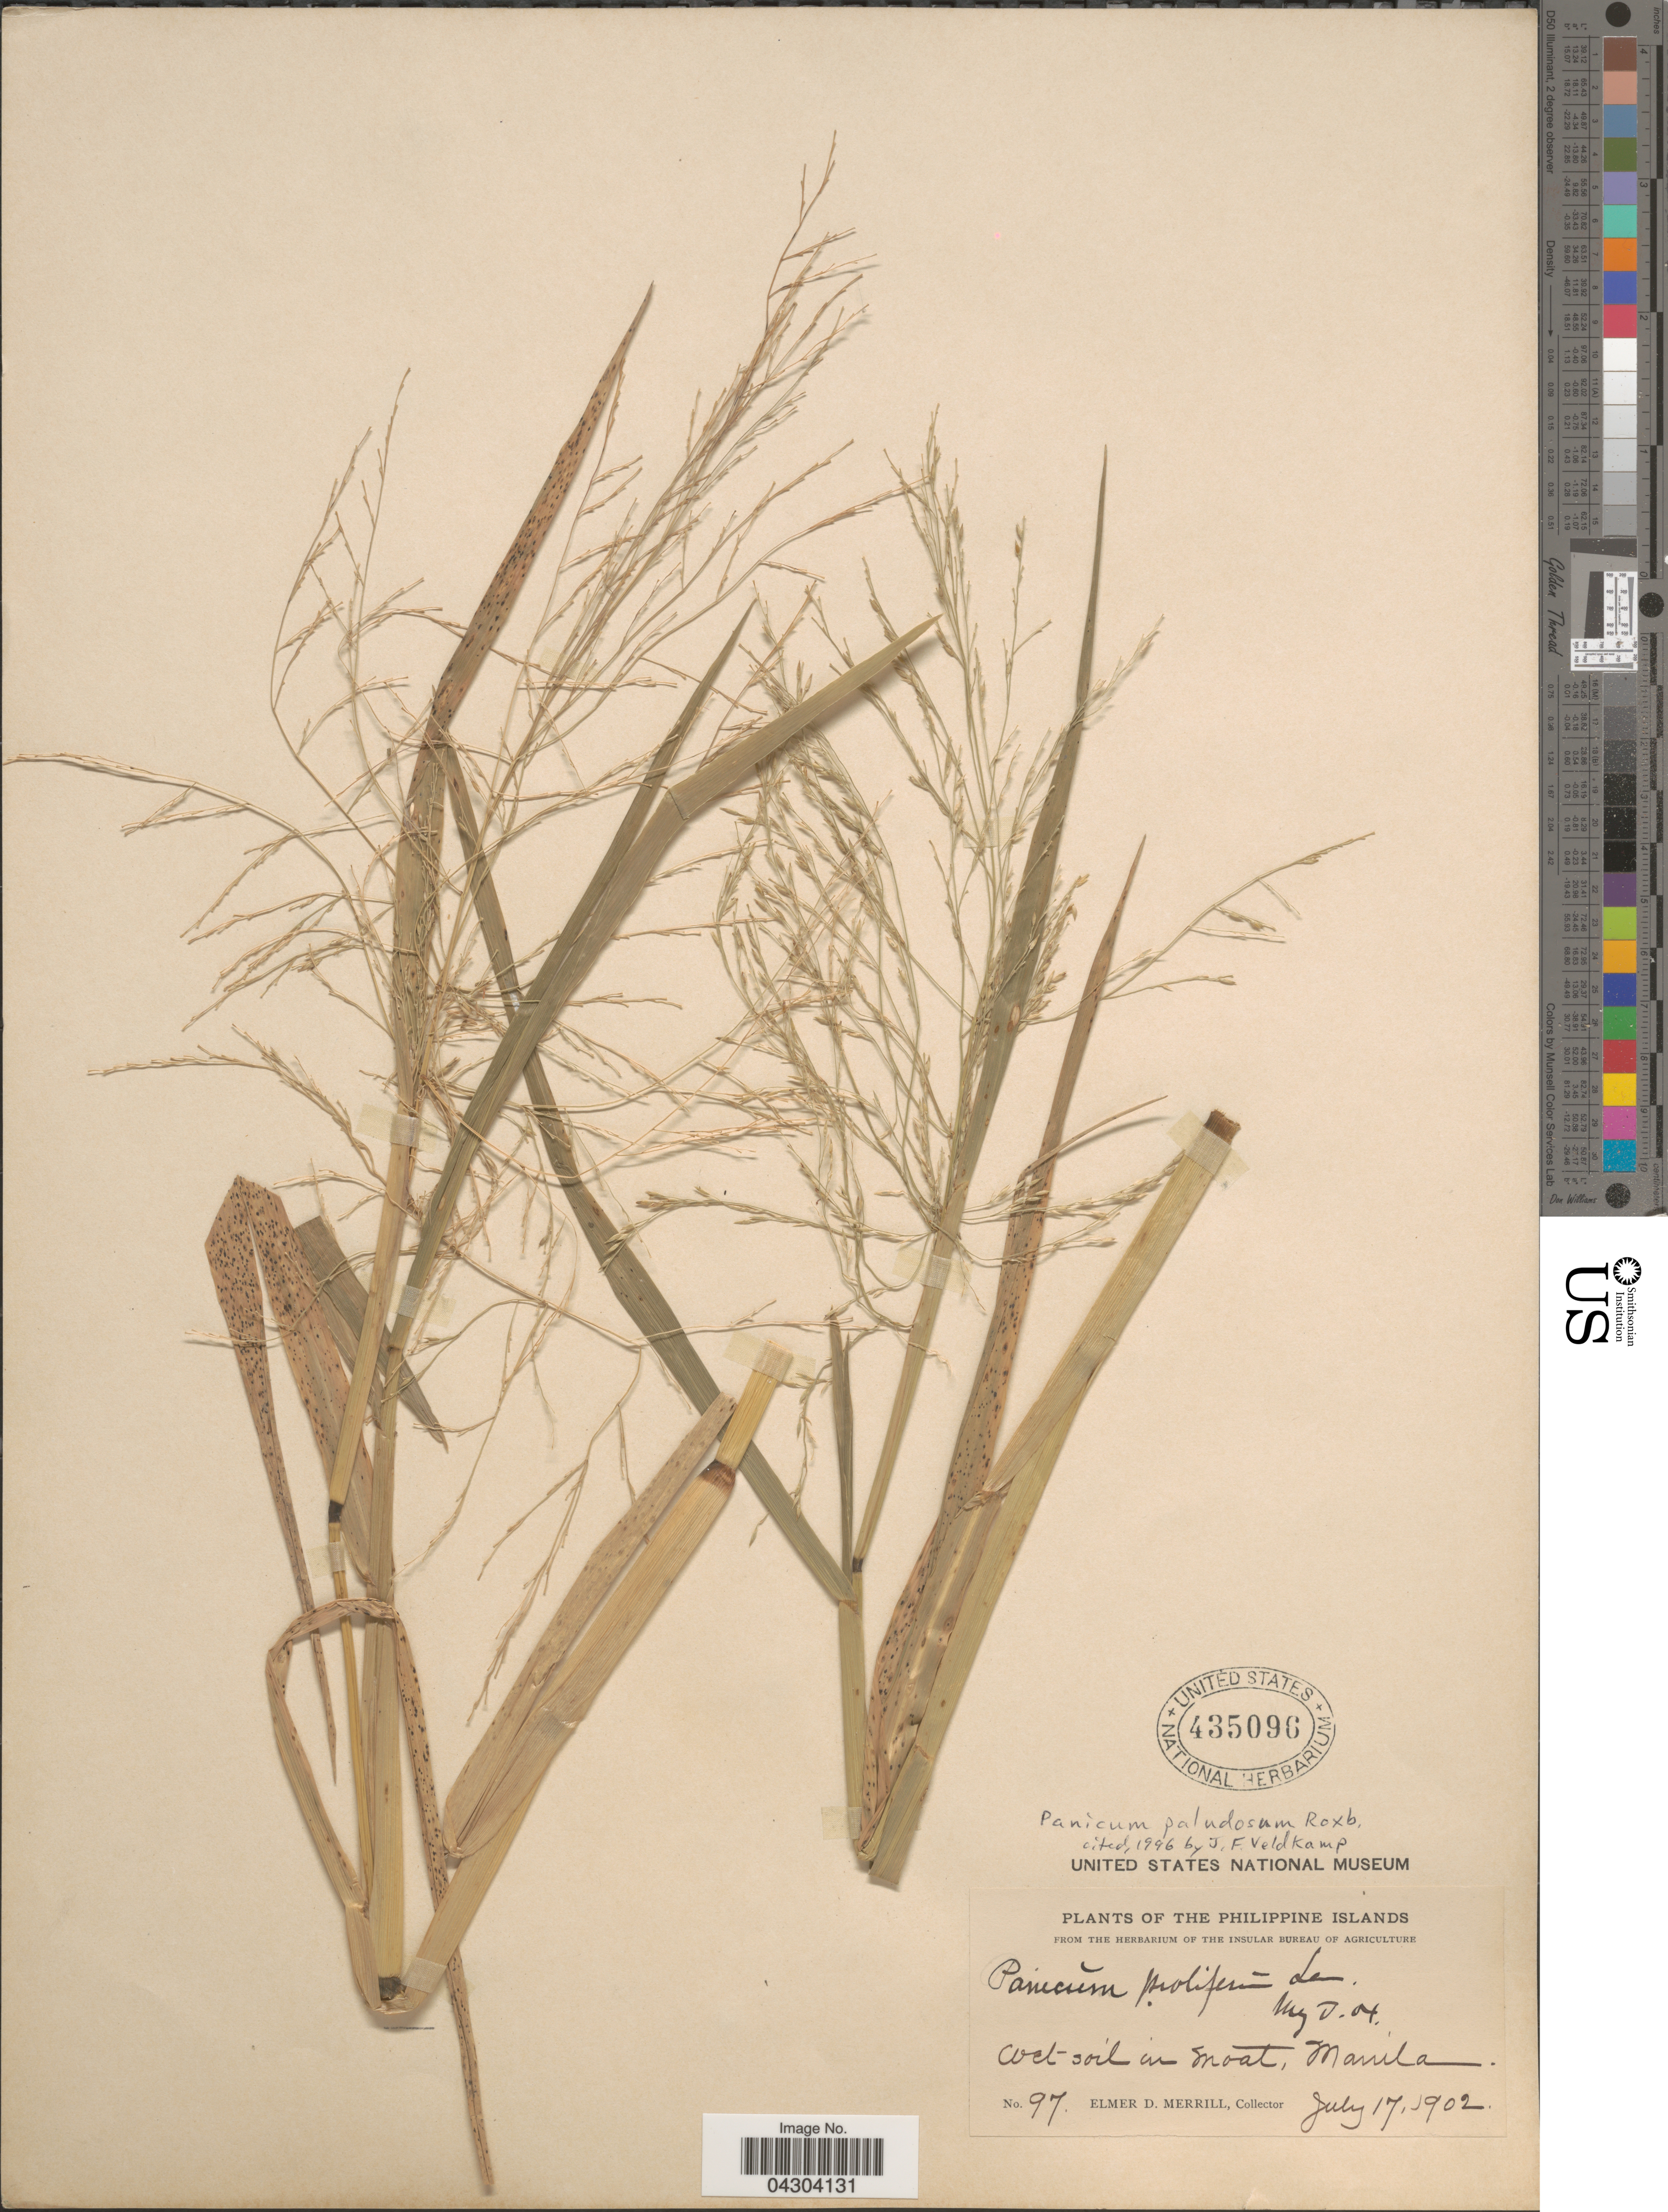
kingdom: Plantae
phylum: Tracheophyta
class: Liliopsida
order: Poales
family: Poaceae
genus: Panicum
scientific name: Panicum paludosum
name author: Roxb.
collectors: E. D. Merrill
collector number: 97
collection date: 1902-07-17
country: Philippines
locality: The Philippine Islands. Wet soil in moat, Manila.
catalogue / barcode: US 435096